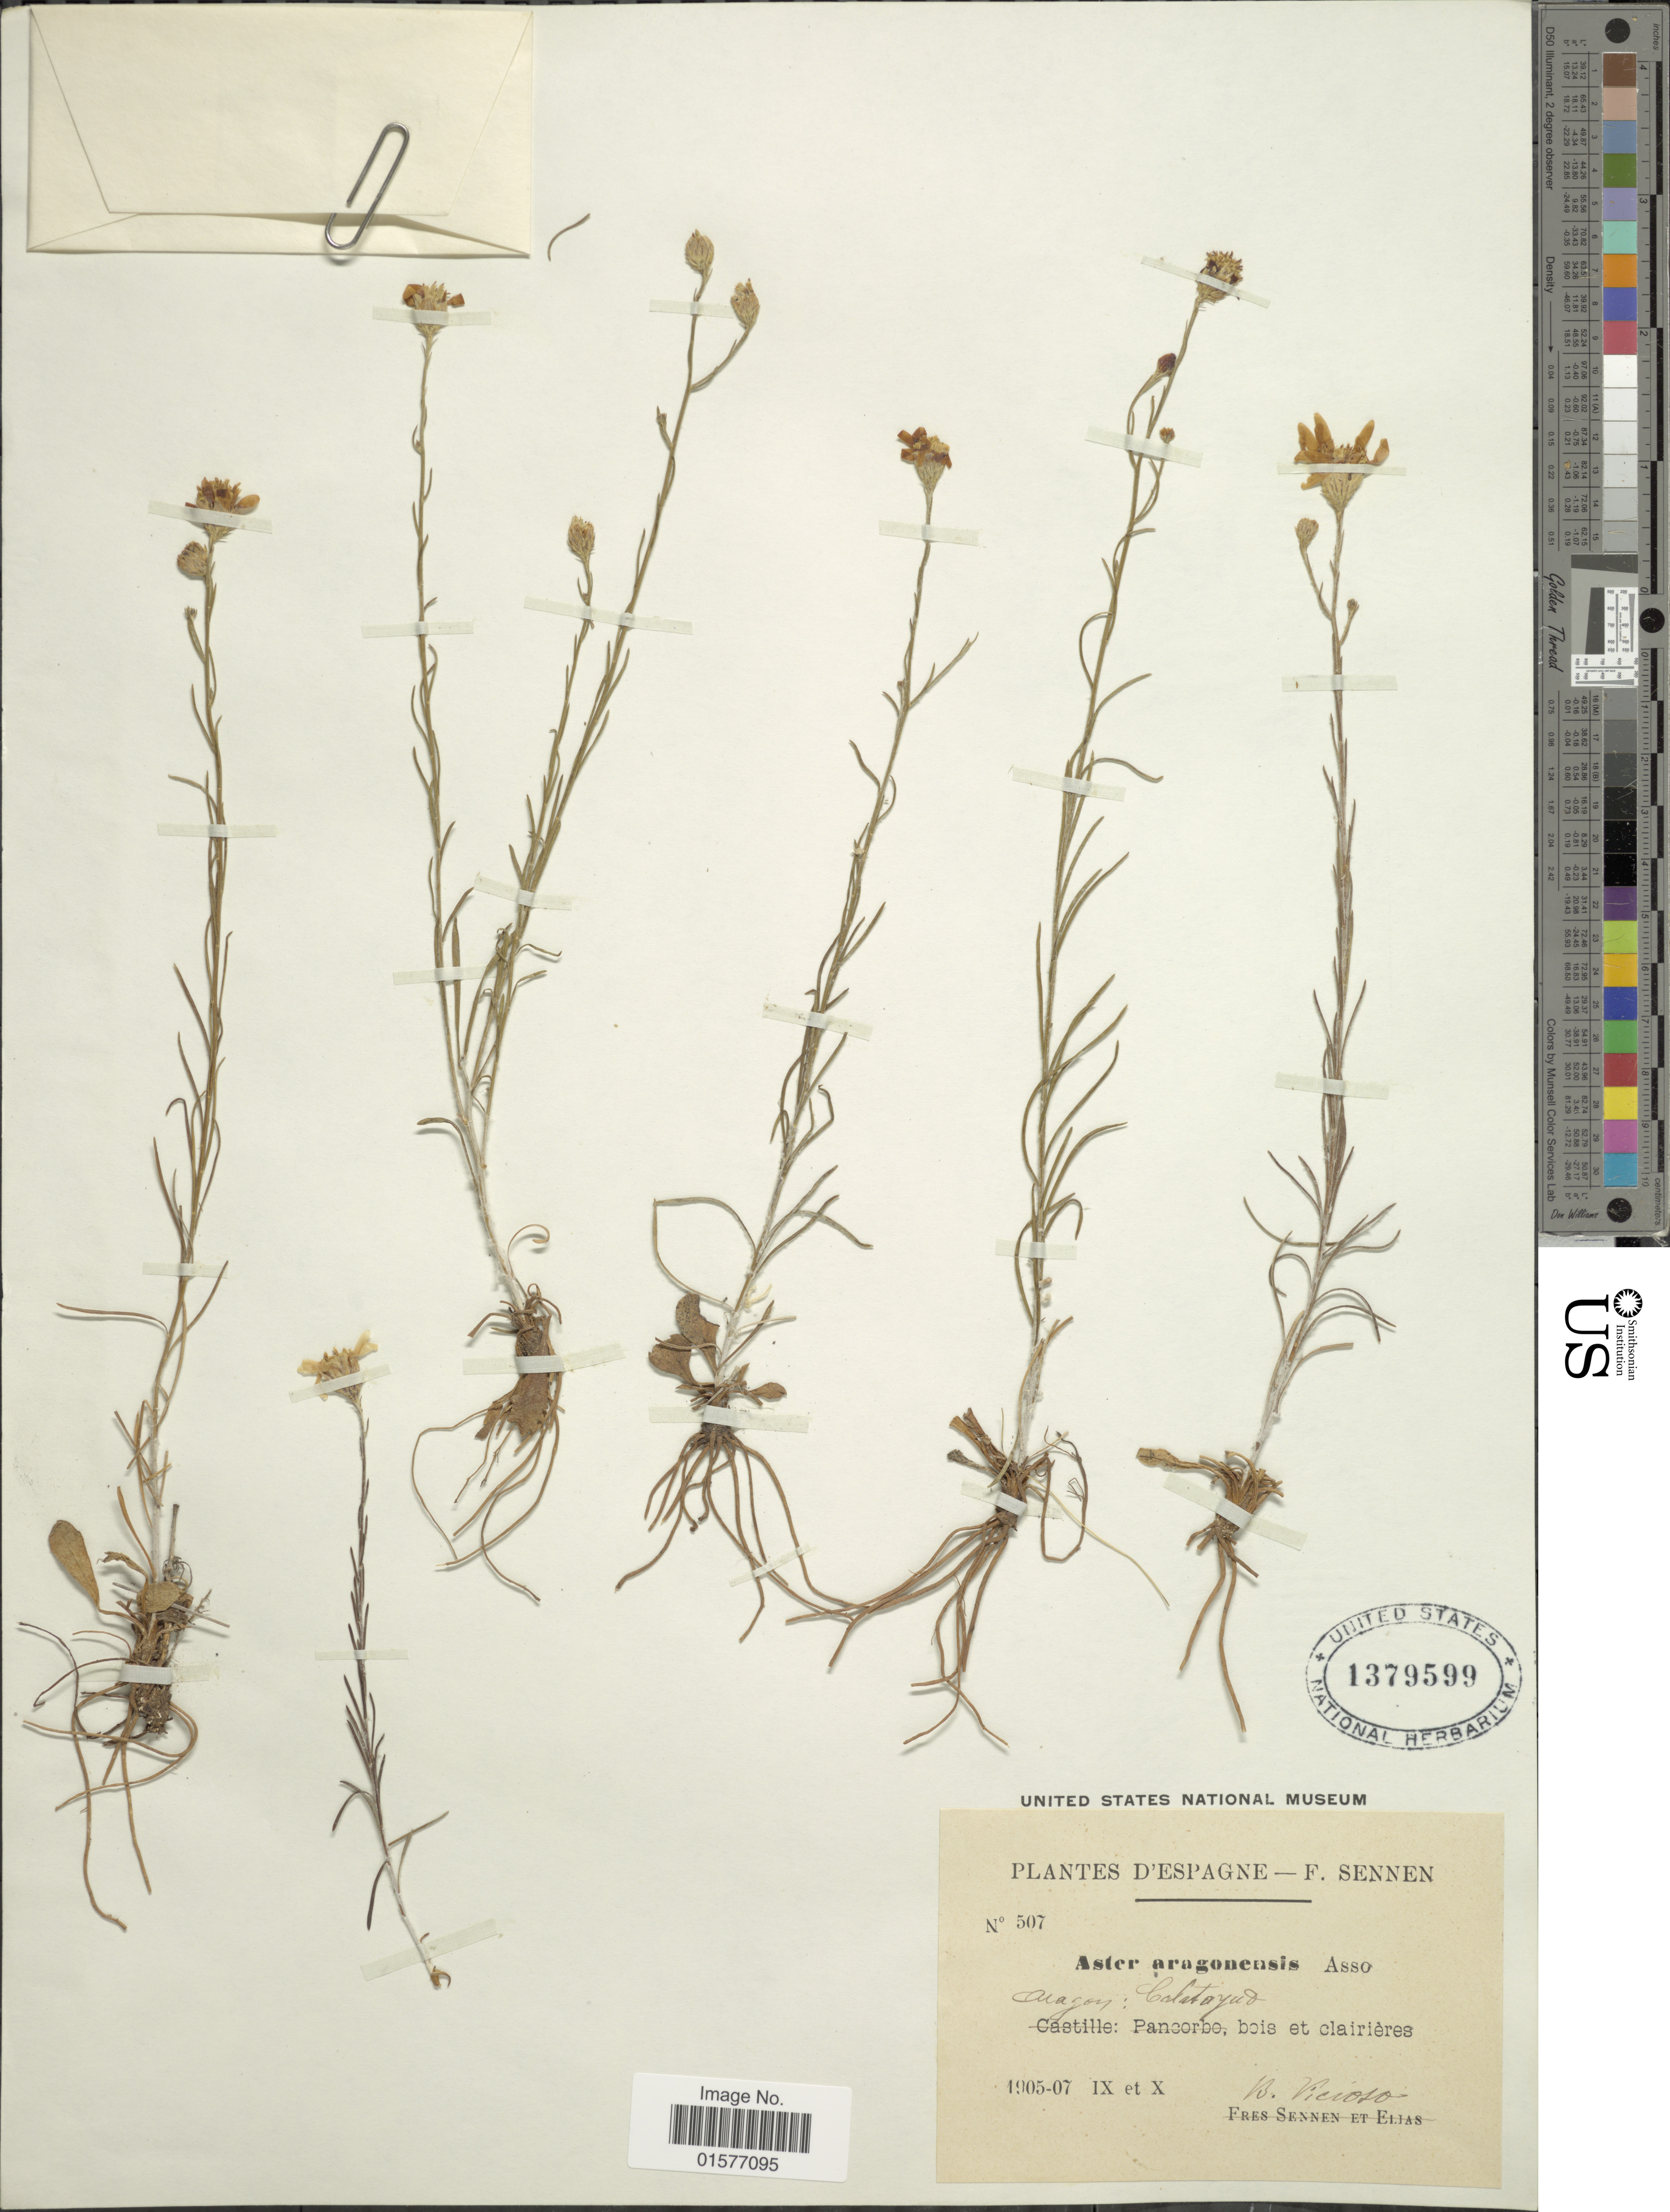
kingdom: Plantae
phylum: Tracheophyta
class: Magnoliopsida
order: Asterales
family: Asteraceae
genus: Galatella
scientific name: Galatella aragonensis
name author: Nees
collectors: Vicioso, B.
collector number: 507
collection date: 1905-09/1907-10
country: Spain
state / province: Aragón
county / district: Zaragoza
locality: Aragon: Catayud, bois et clairieres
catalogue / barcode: US 1379599